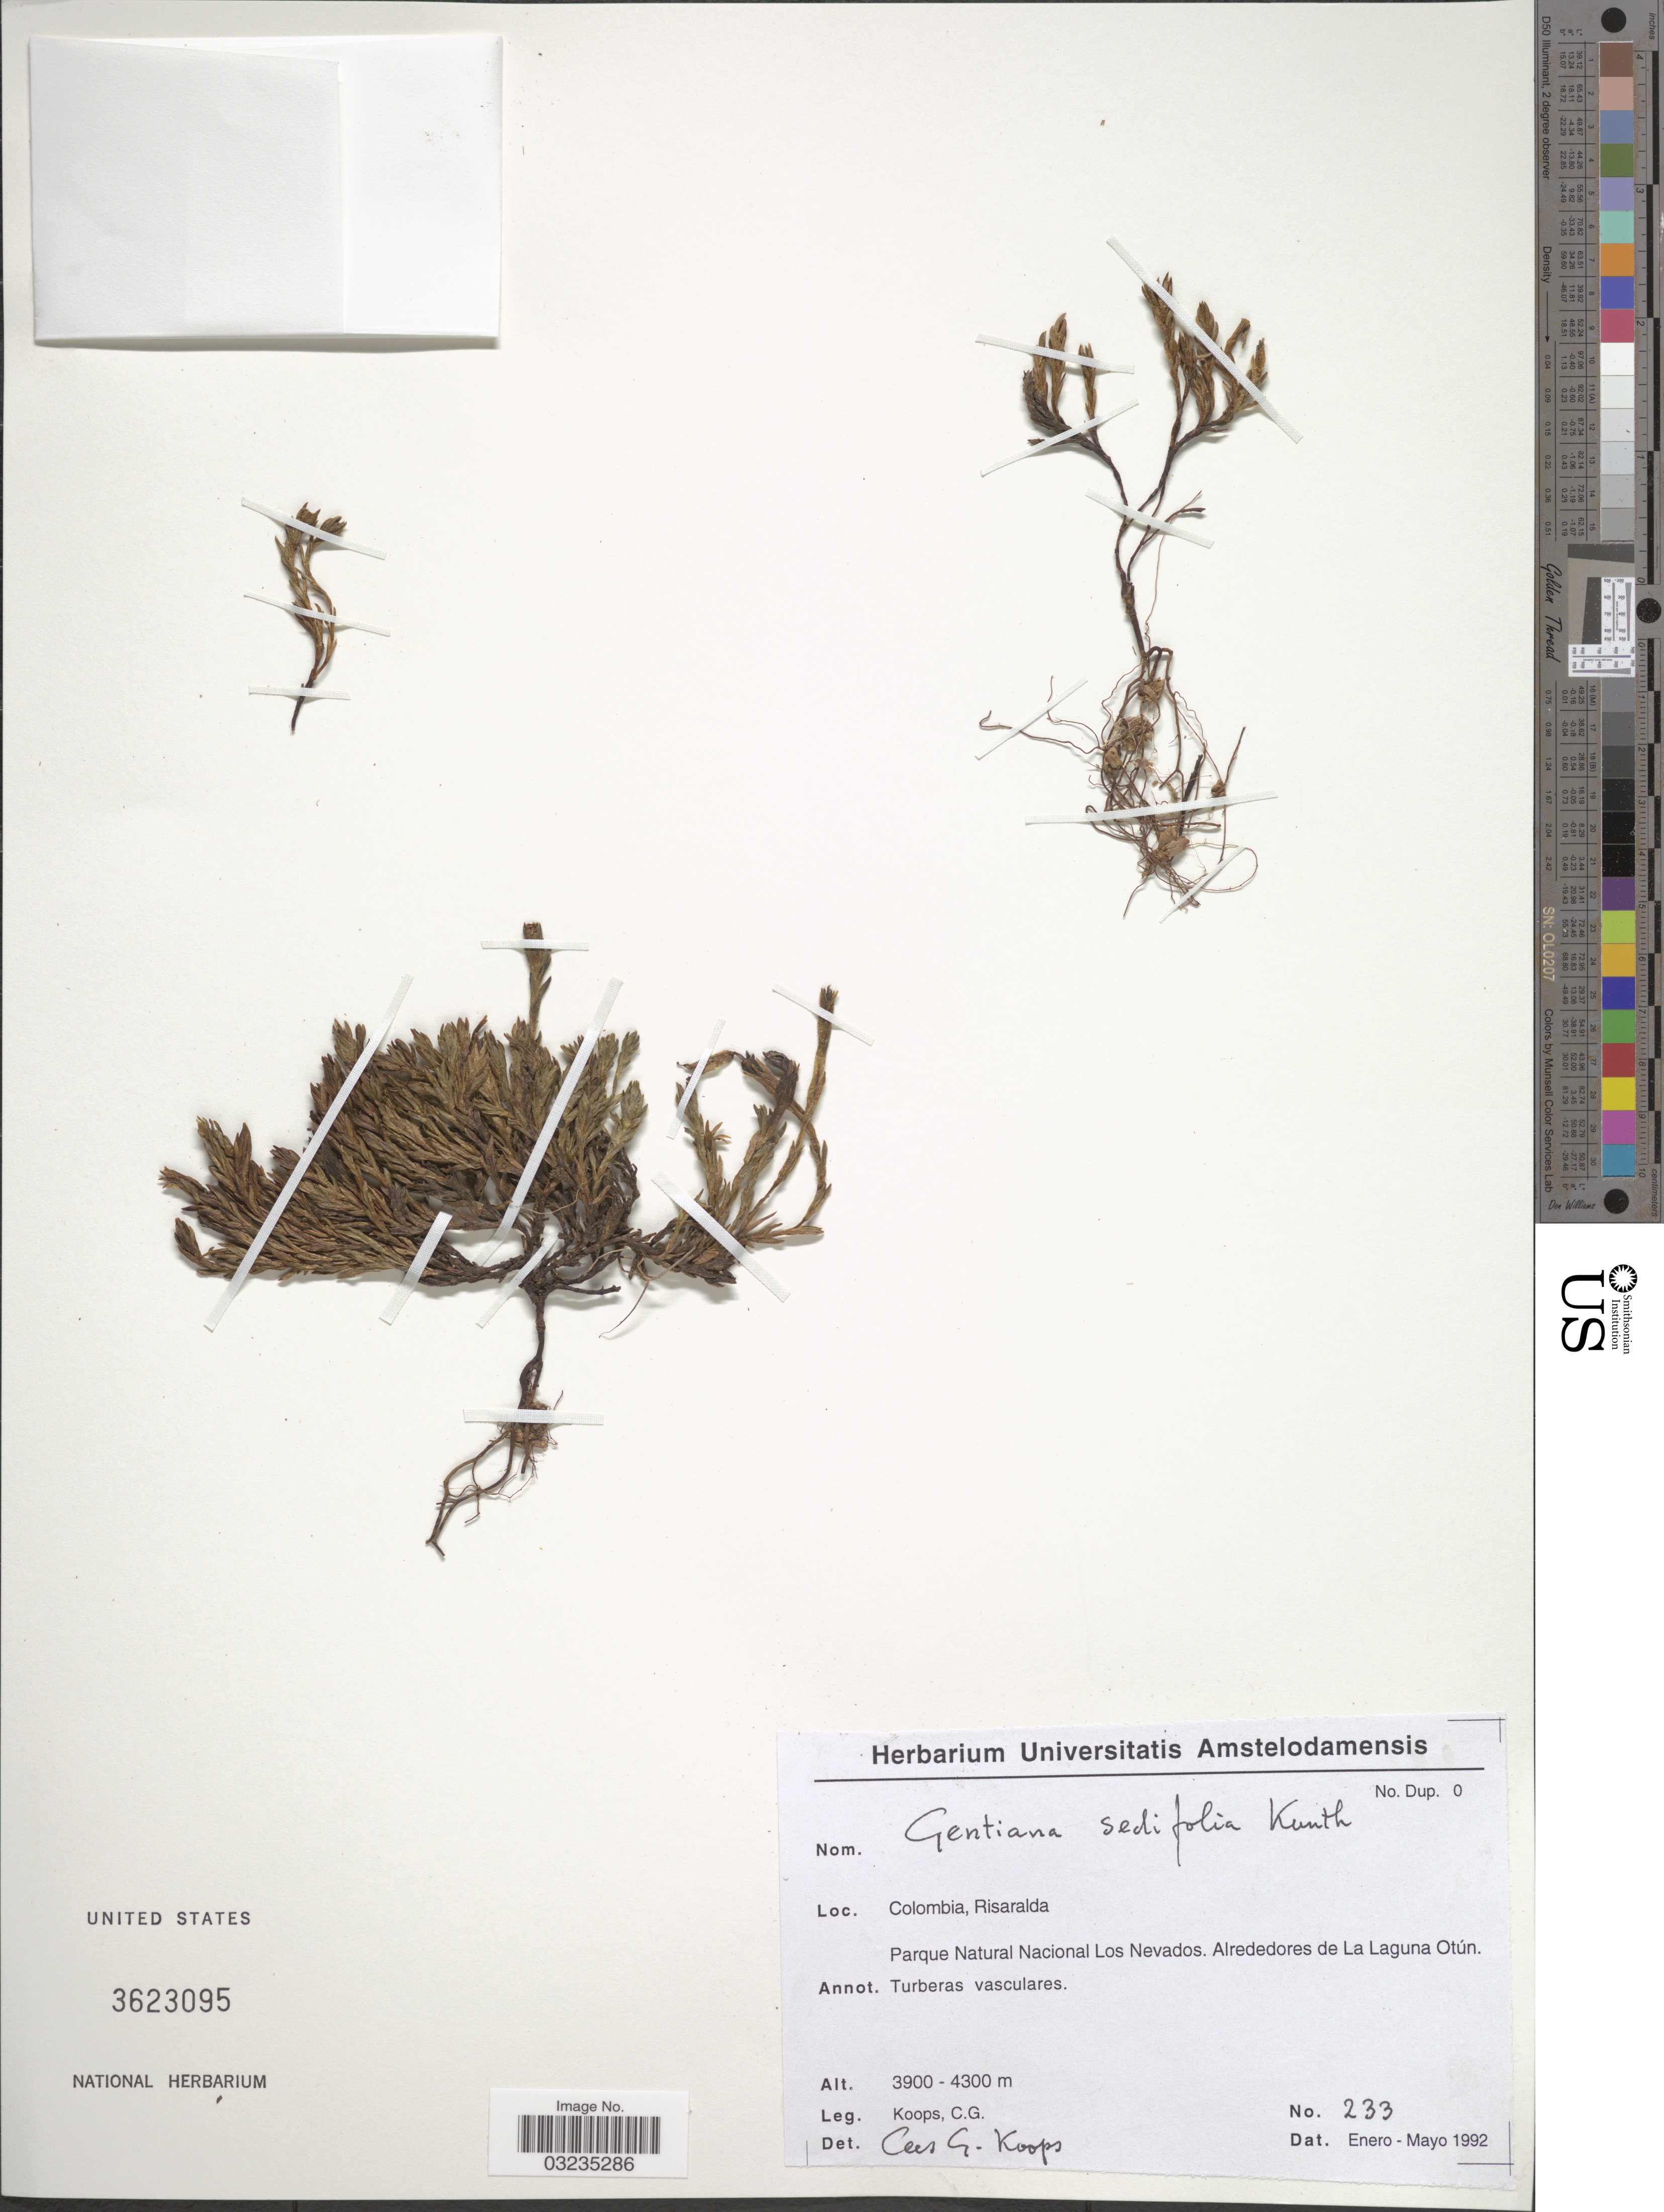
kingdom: Plantae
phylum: Tracheophyta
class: Magnoliopsida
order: Gentianales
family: Gentianaceae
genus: Gentiana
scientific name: Gentiana sedifolia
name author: Kunth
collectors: C. Koops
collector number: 233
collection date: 1992-01/1992-05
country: Colombia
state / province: Risaralda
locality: Parque Natural Nacional Los Nevados. Alrededores de La Laguna Otún.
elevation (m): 3900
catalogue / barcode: US 3623095